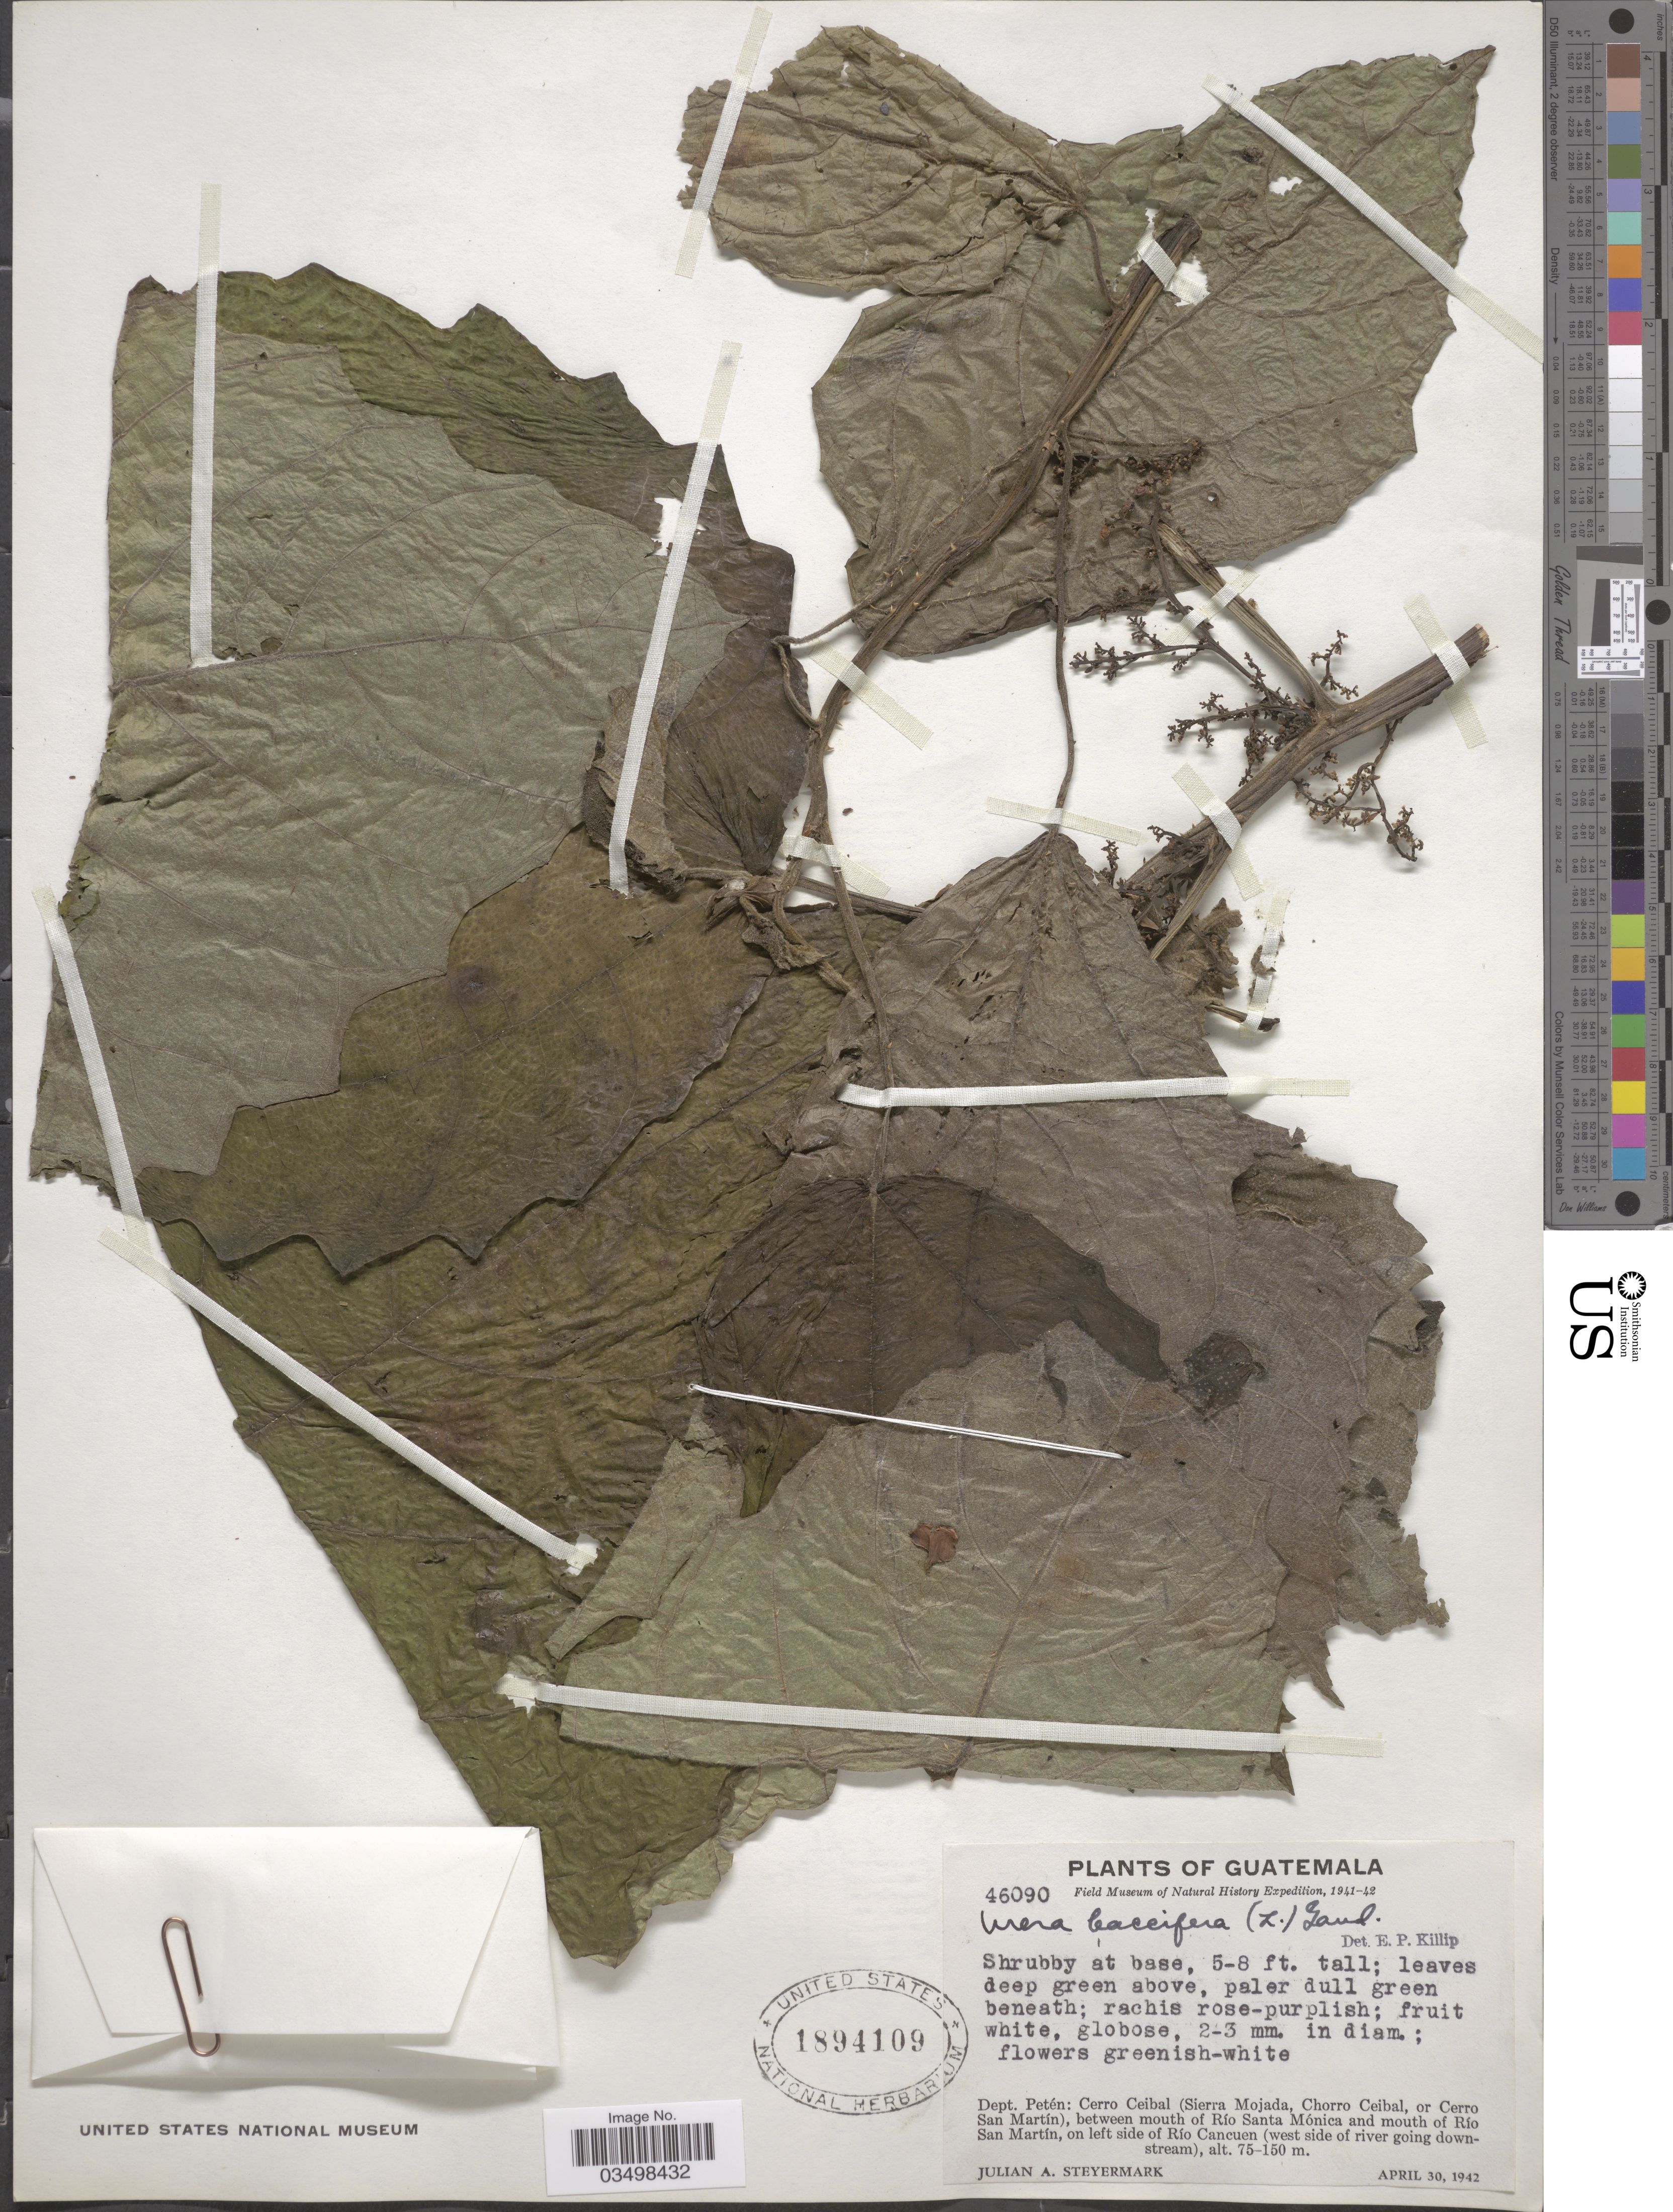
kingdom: Plantae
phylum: Tracheophyta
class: Magnoliopsida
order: Rosales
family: Urticaceae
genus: Urera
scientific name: Urera baccifera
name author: (L.) Gaudich. ex Wedd.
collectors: J. Steyermark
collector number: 46090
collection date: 1942-04-30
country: Guatemala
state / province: El Peten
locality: Dept. Petén: Cerro Ceibal (Sierra Mojada, Chorro Ceibal, or Cerro San Martín), between mouth of Río Santa Mónica and mouth of Río San Martín, on left side of Río Cancuen ( west side of river going downstream).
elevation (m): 75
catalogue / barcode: US 1894109